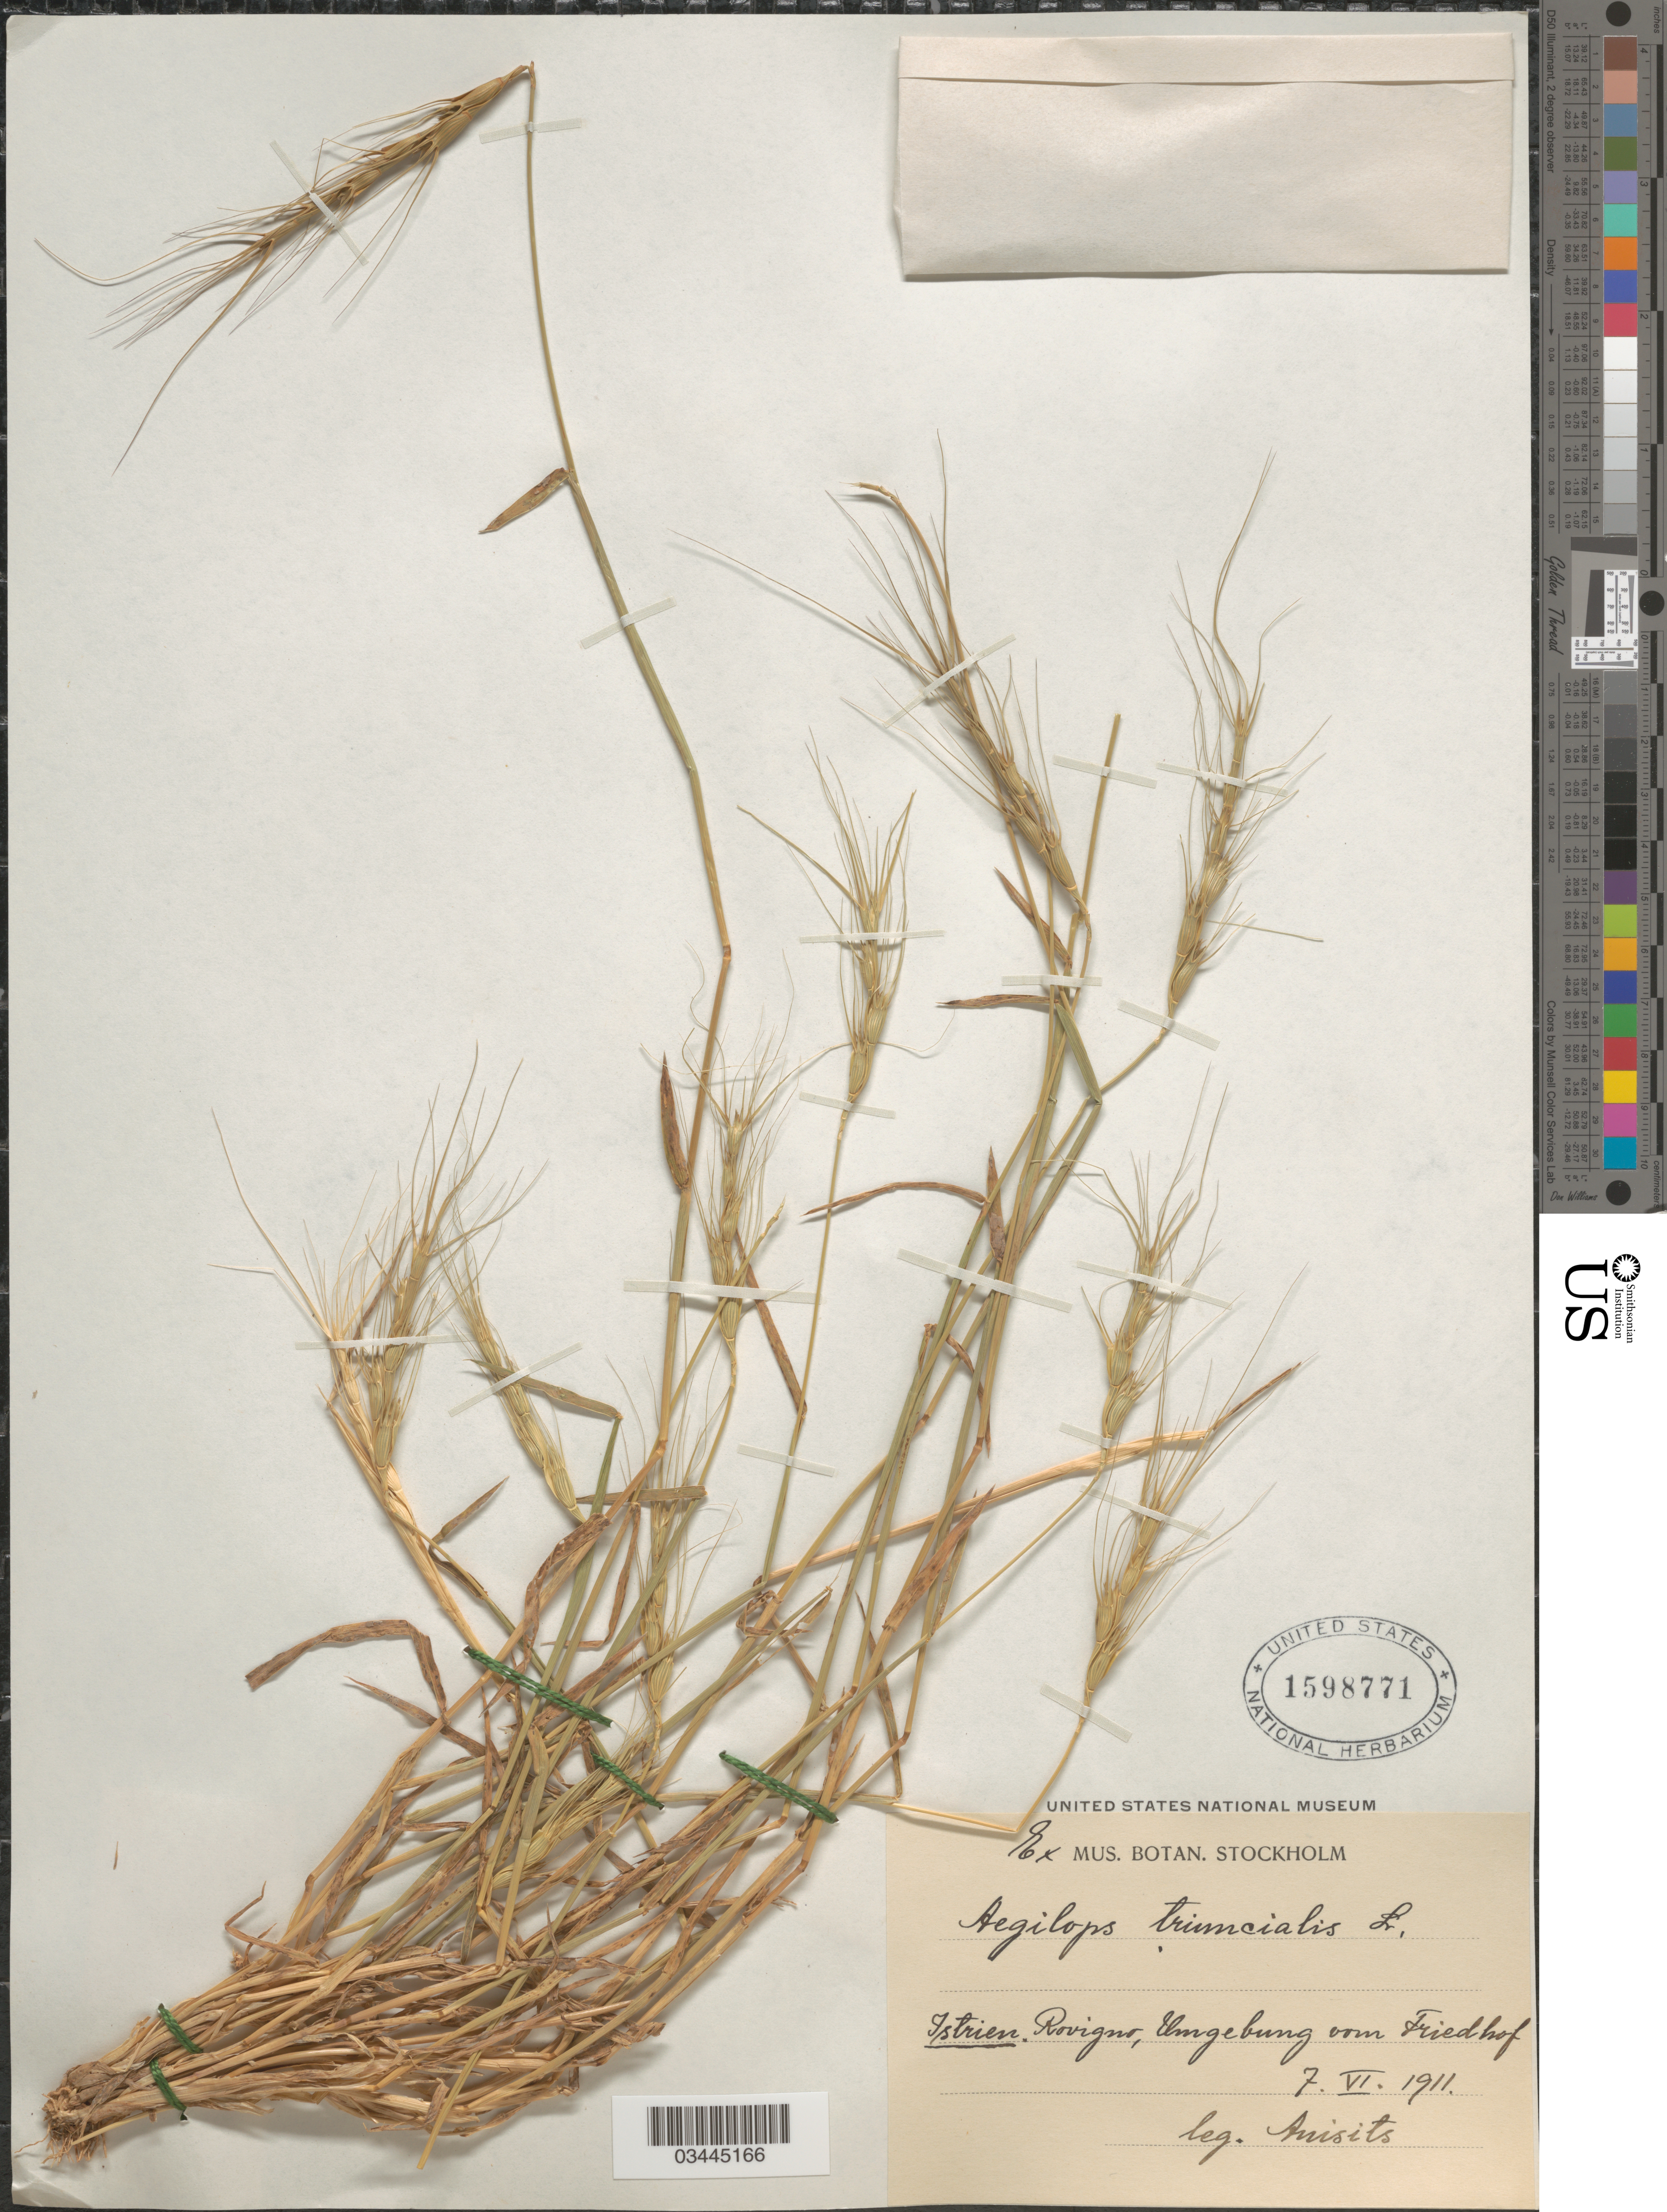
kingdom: Plantae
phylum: Tracheophyta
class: Liliopsida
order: Poales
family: Poaceae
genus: Aegilops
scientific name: Aegilops triuncialis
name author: L.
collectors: Anisits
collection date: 1911-06-07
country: Croatia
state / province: Istria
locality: Istrien. Rovigno, Umgebung vom Friedhof.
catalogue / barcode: US 1598771